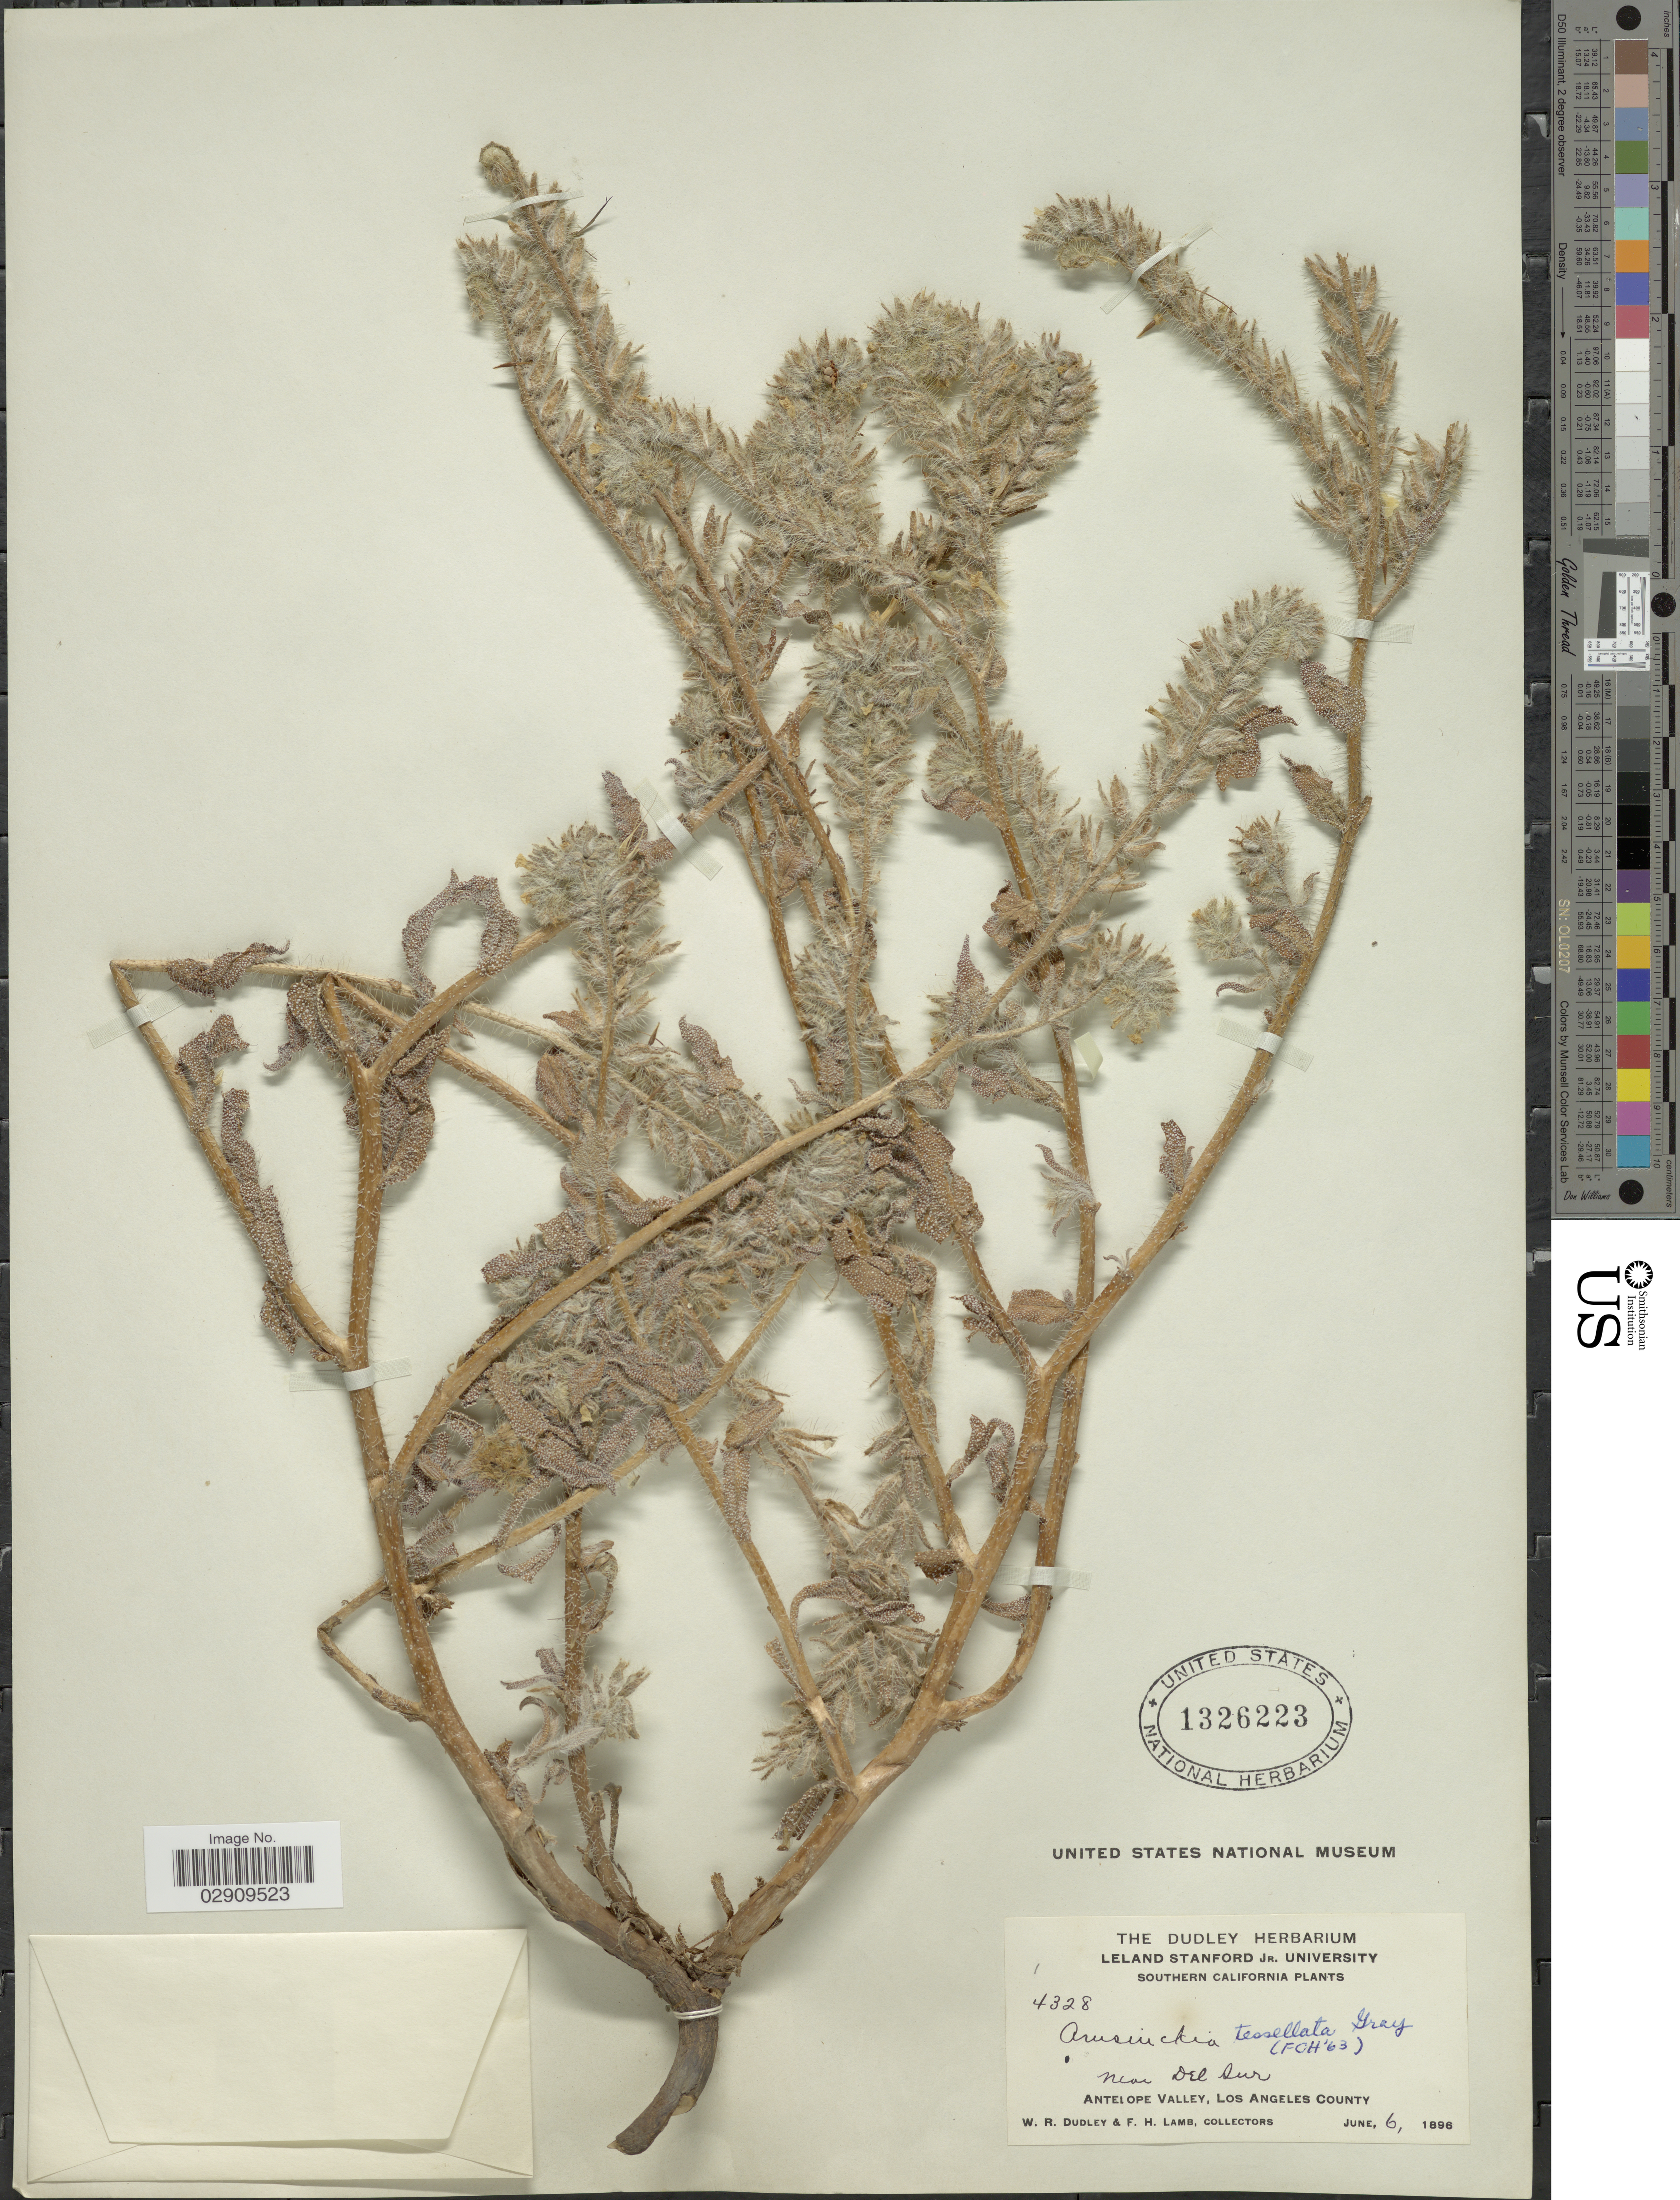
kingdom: Plantae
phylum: Tracheophyta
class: Magnoliopsida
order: Boraginales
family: Boraginaceae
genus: Amsinckia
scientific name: Amsinckia tessellata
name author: A. Gray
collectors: W. Dudley & F. H. Lamb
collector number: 4328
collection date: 1896-06-06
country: United States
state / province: California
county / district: Los Angeles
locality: Southern California. Near Del Sur. Antelope Valley, Los Angeles County.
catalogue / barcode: US 1326223